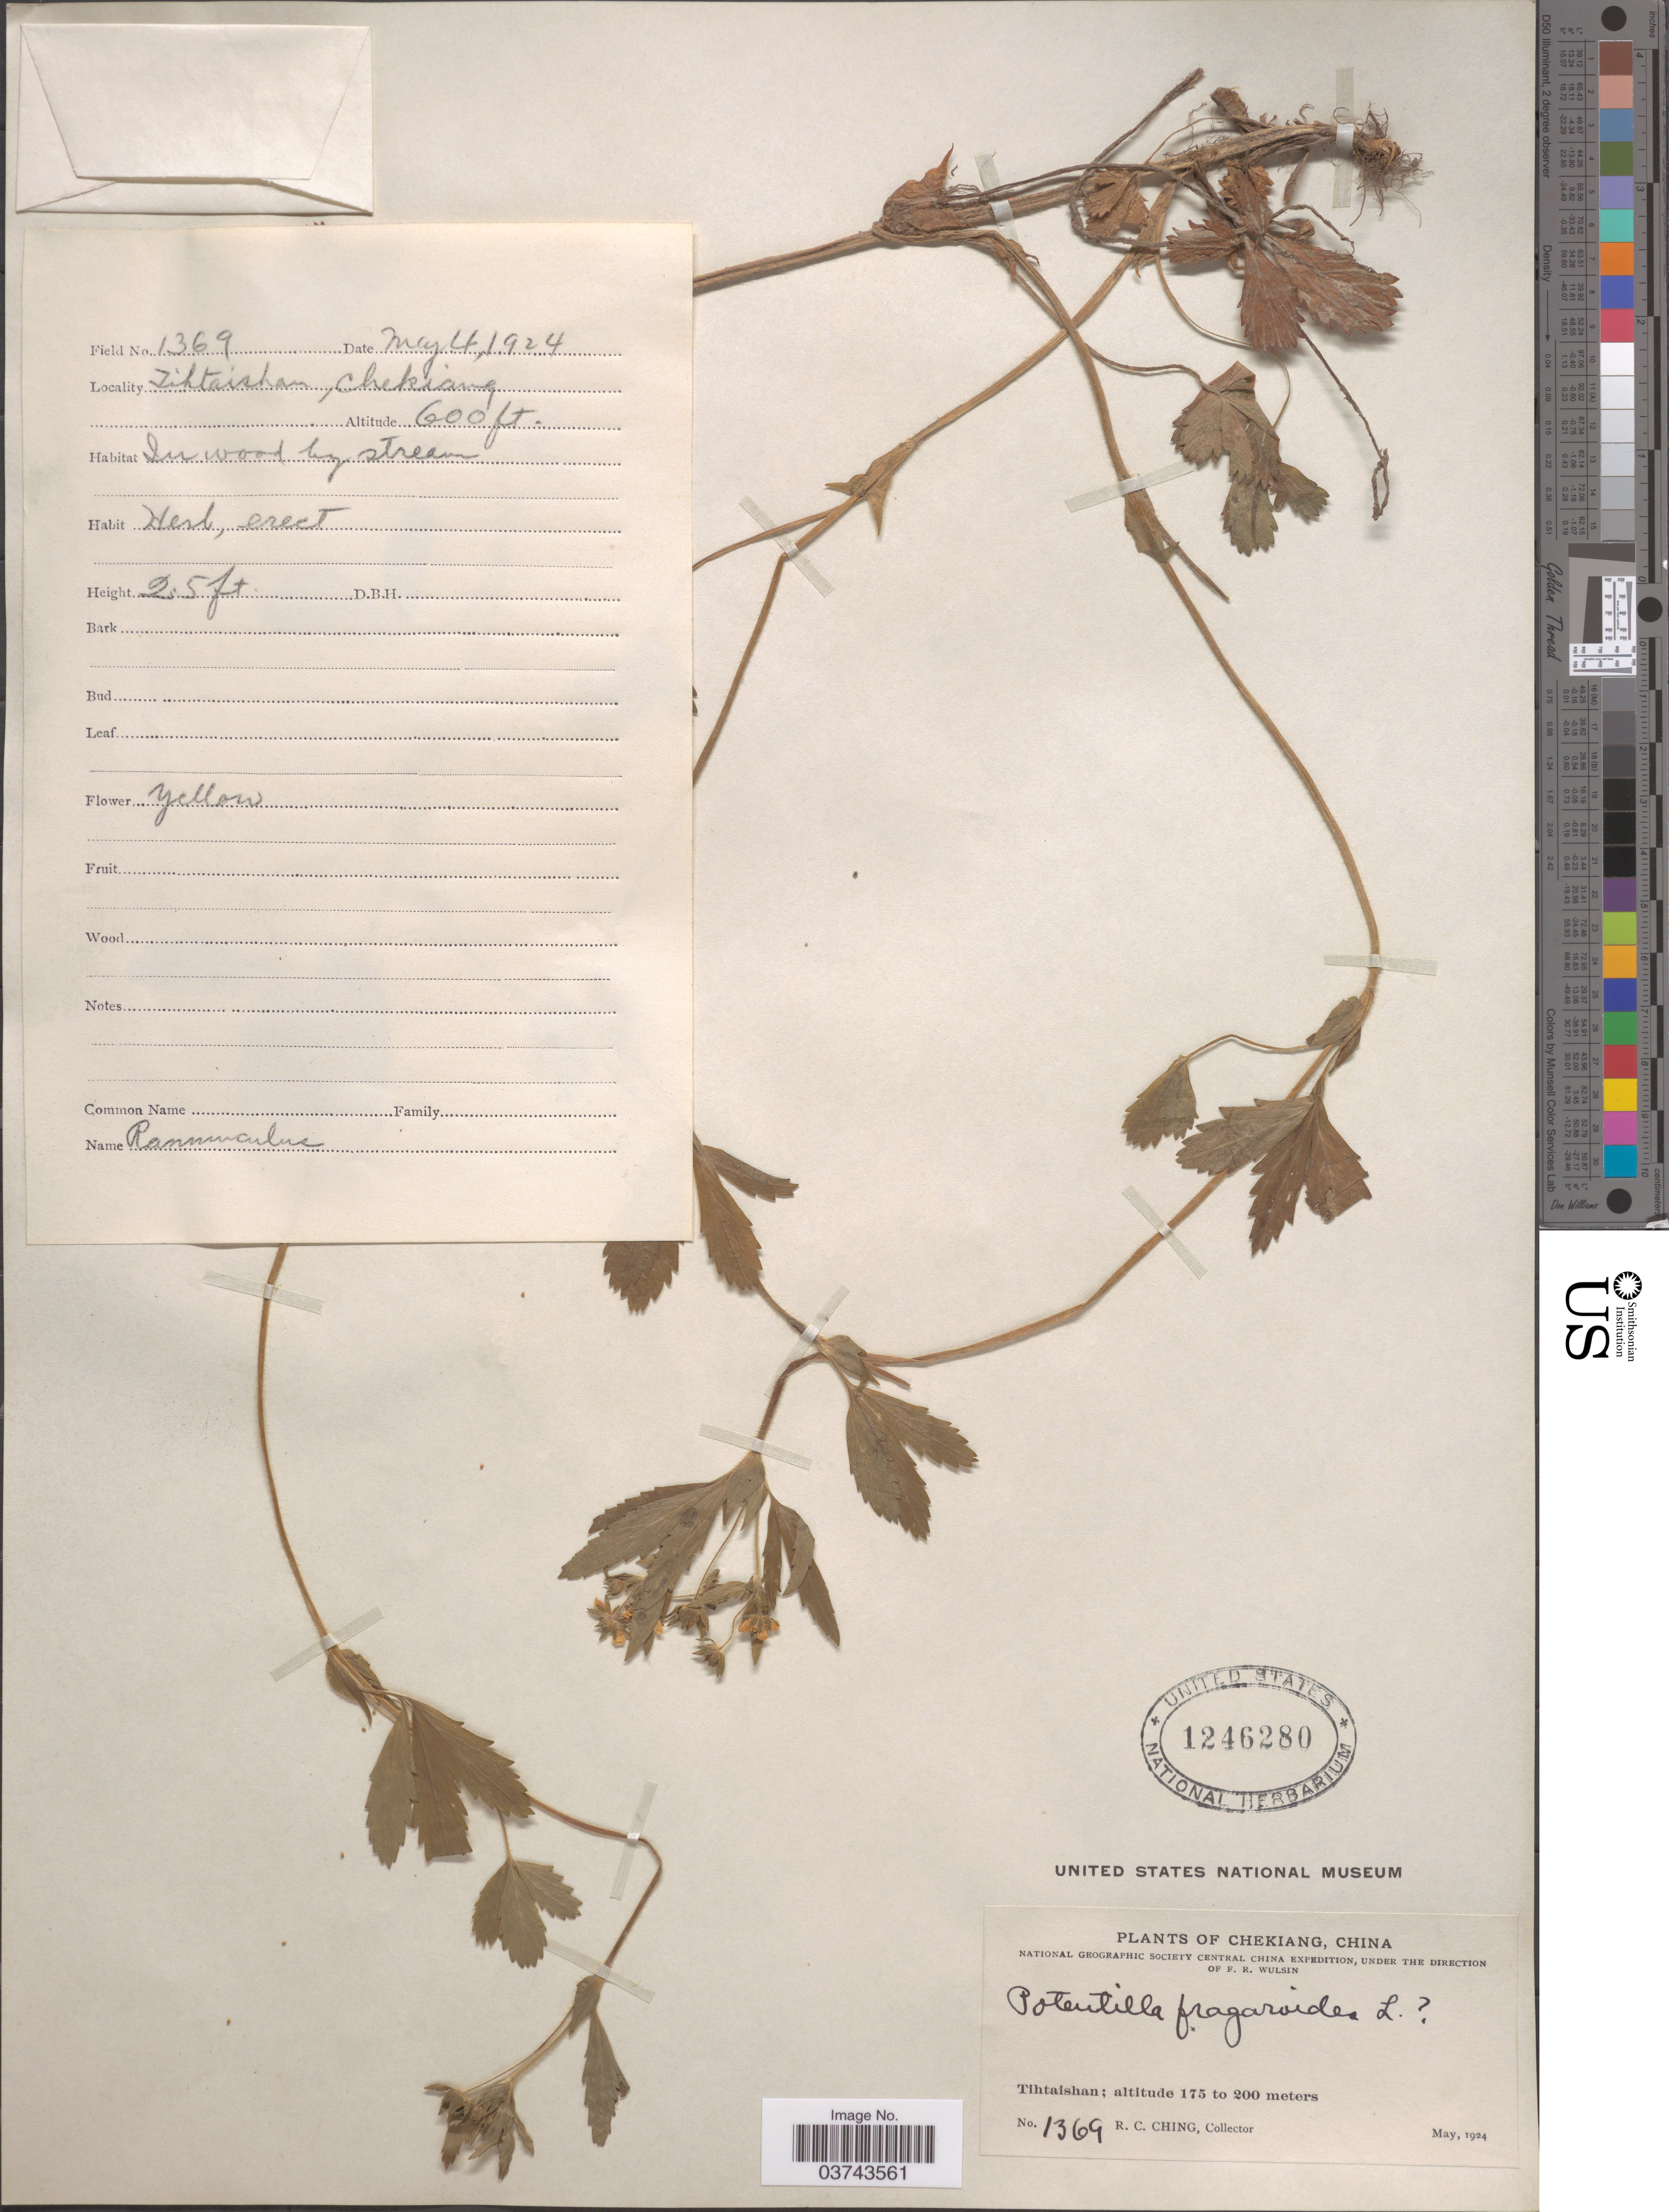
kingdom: Plantae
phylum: Tracheophyta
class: Magnoliopsida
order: Rosales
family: Rosaceae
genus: Potentilla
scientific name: Potentilla fragarioides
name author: L.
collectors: R. C. Ching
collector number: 1369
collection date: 1924-05-04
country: China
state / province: Zhejiang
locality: Chekiang. Tihtaishan.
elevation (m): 183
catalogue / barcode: US 1246280